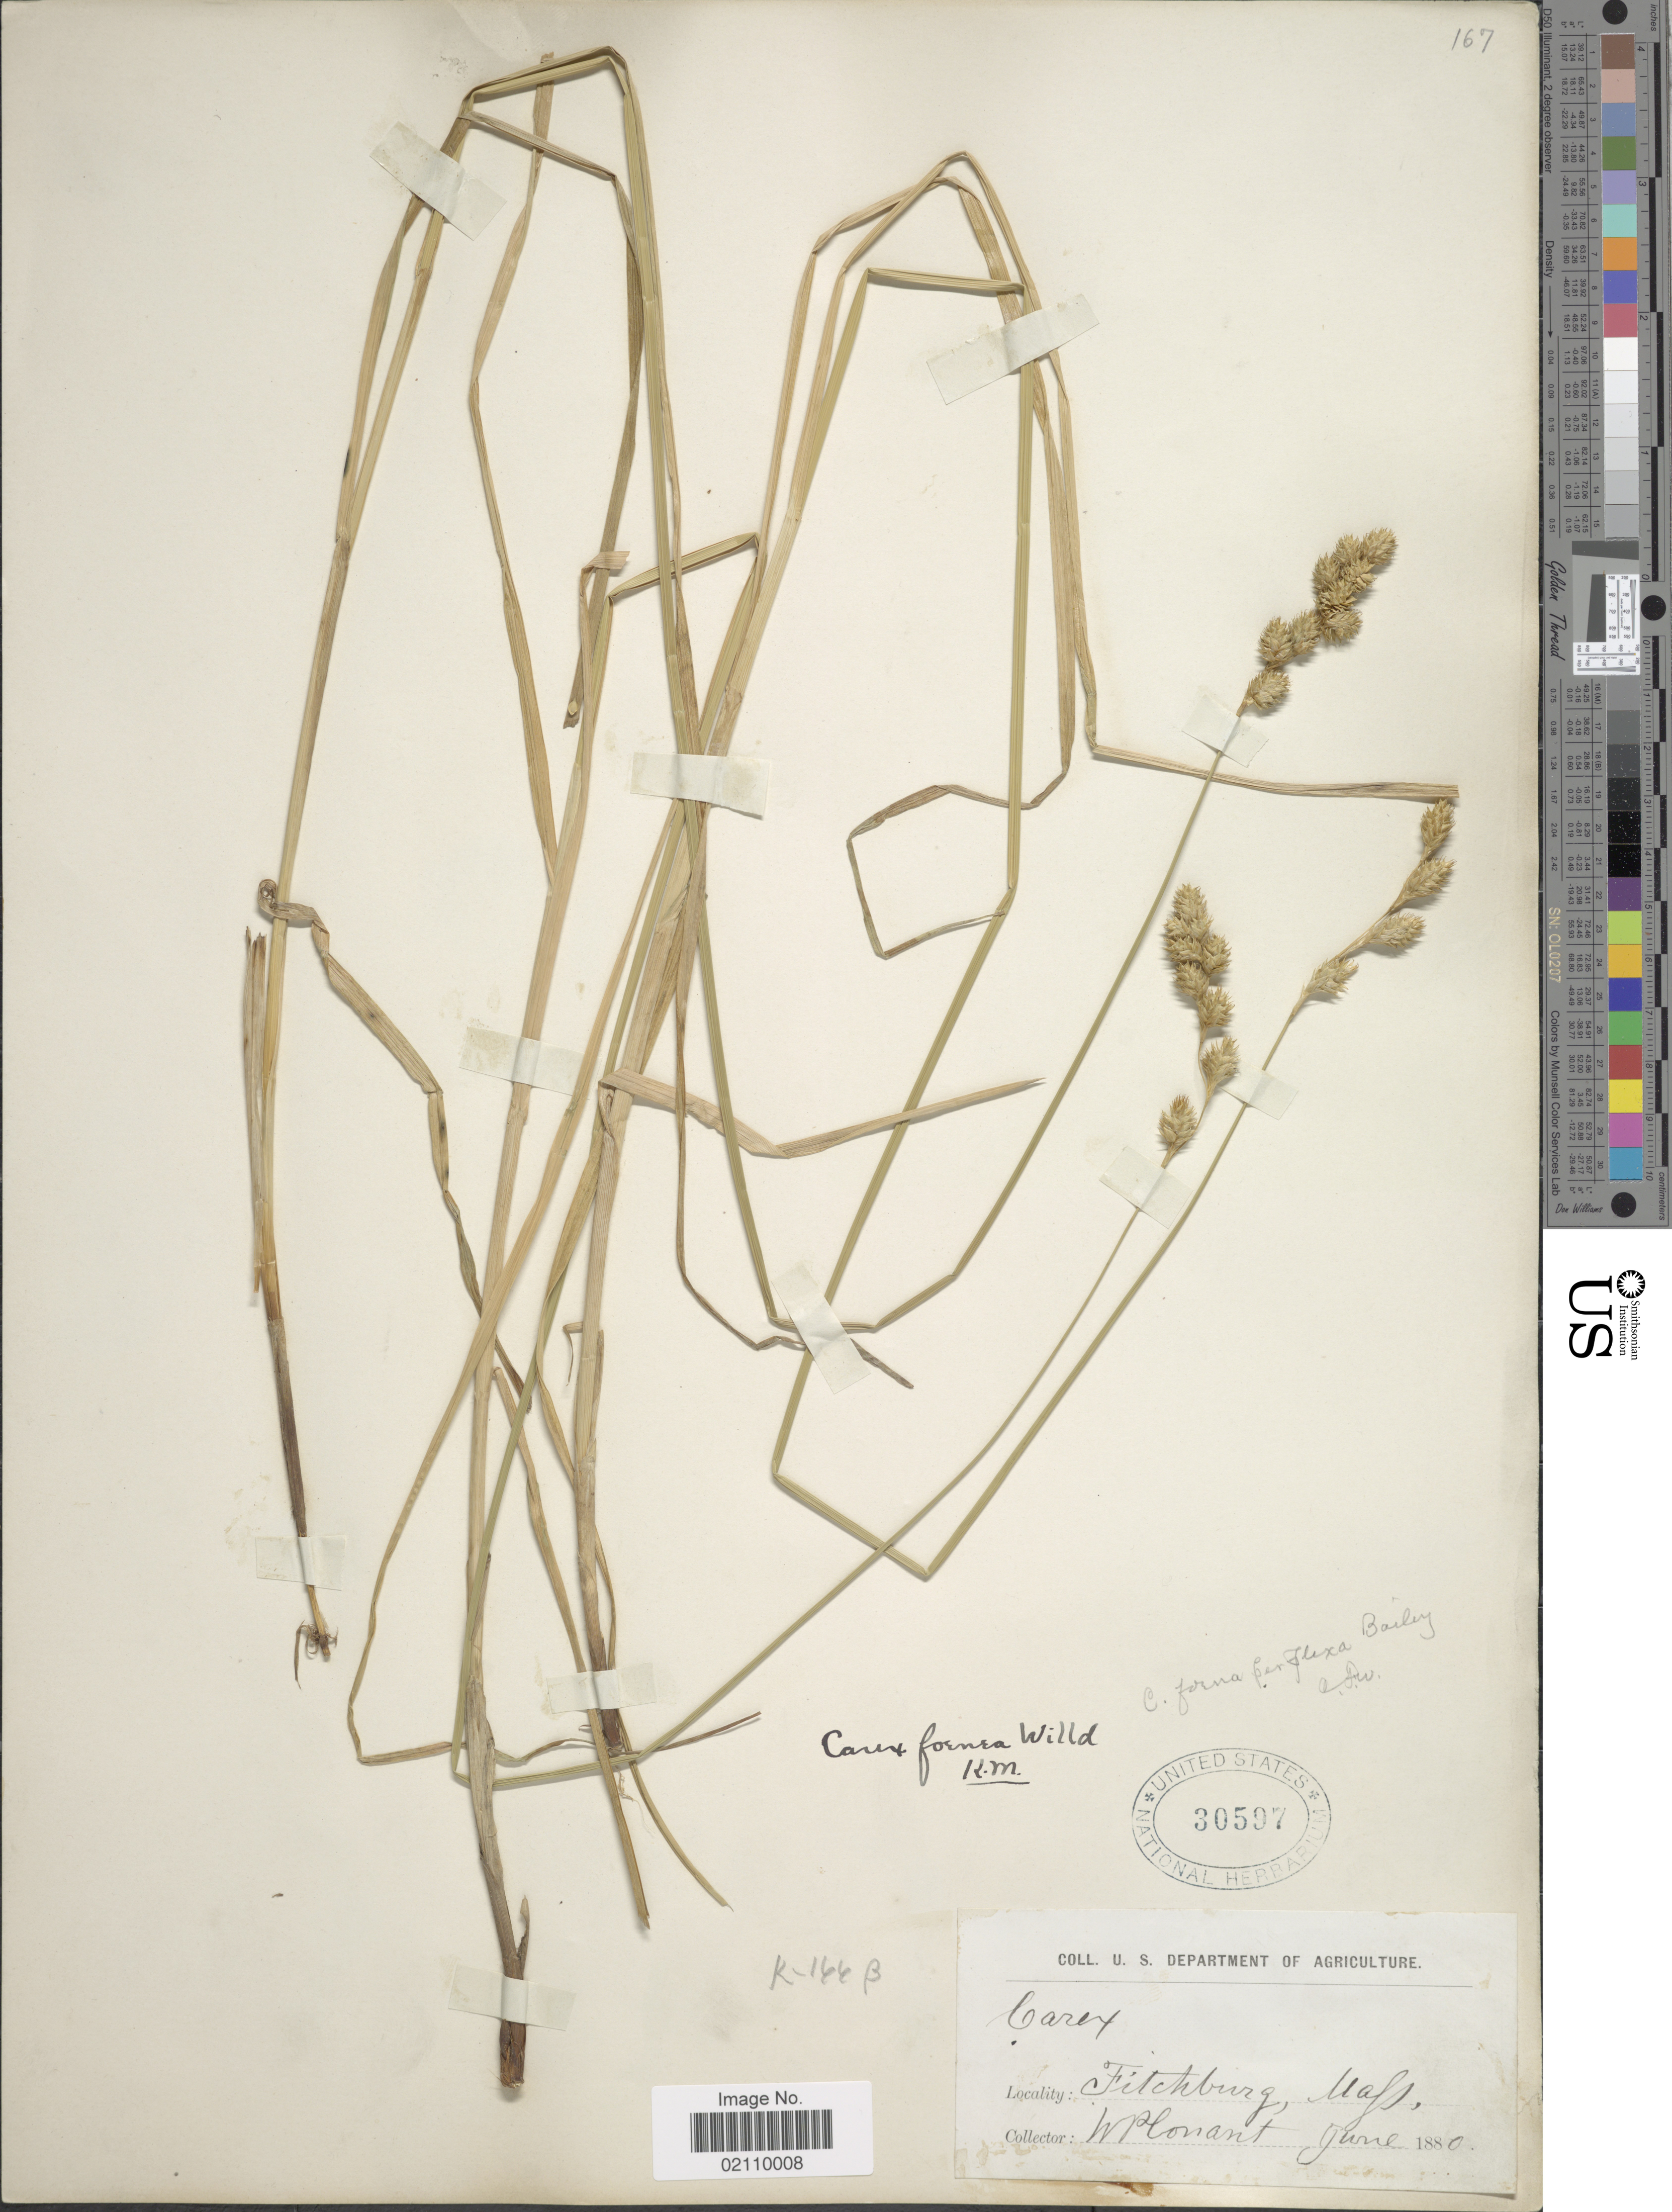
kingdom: Plantae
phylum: Tracheophyta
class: Liliopsida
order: Poales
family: Cyperaceae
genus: Carex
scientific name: Carex foenea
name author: Willd.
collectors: W. P. Conant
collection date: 1880-06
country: United States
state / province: Massachusetts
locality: Fitchburg, Mass.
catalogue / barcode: US 30597